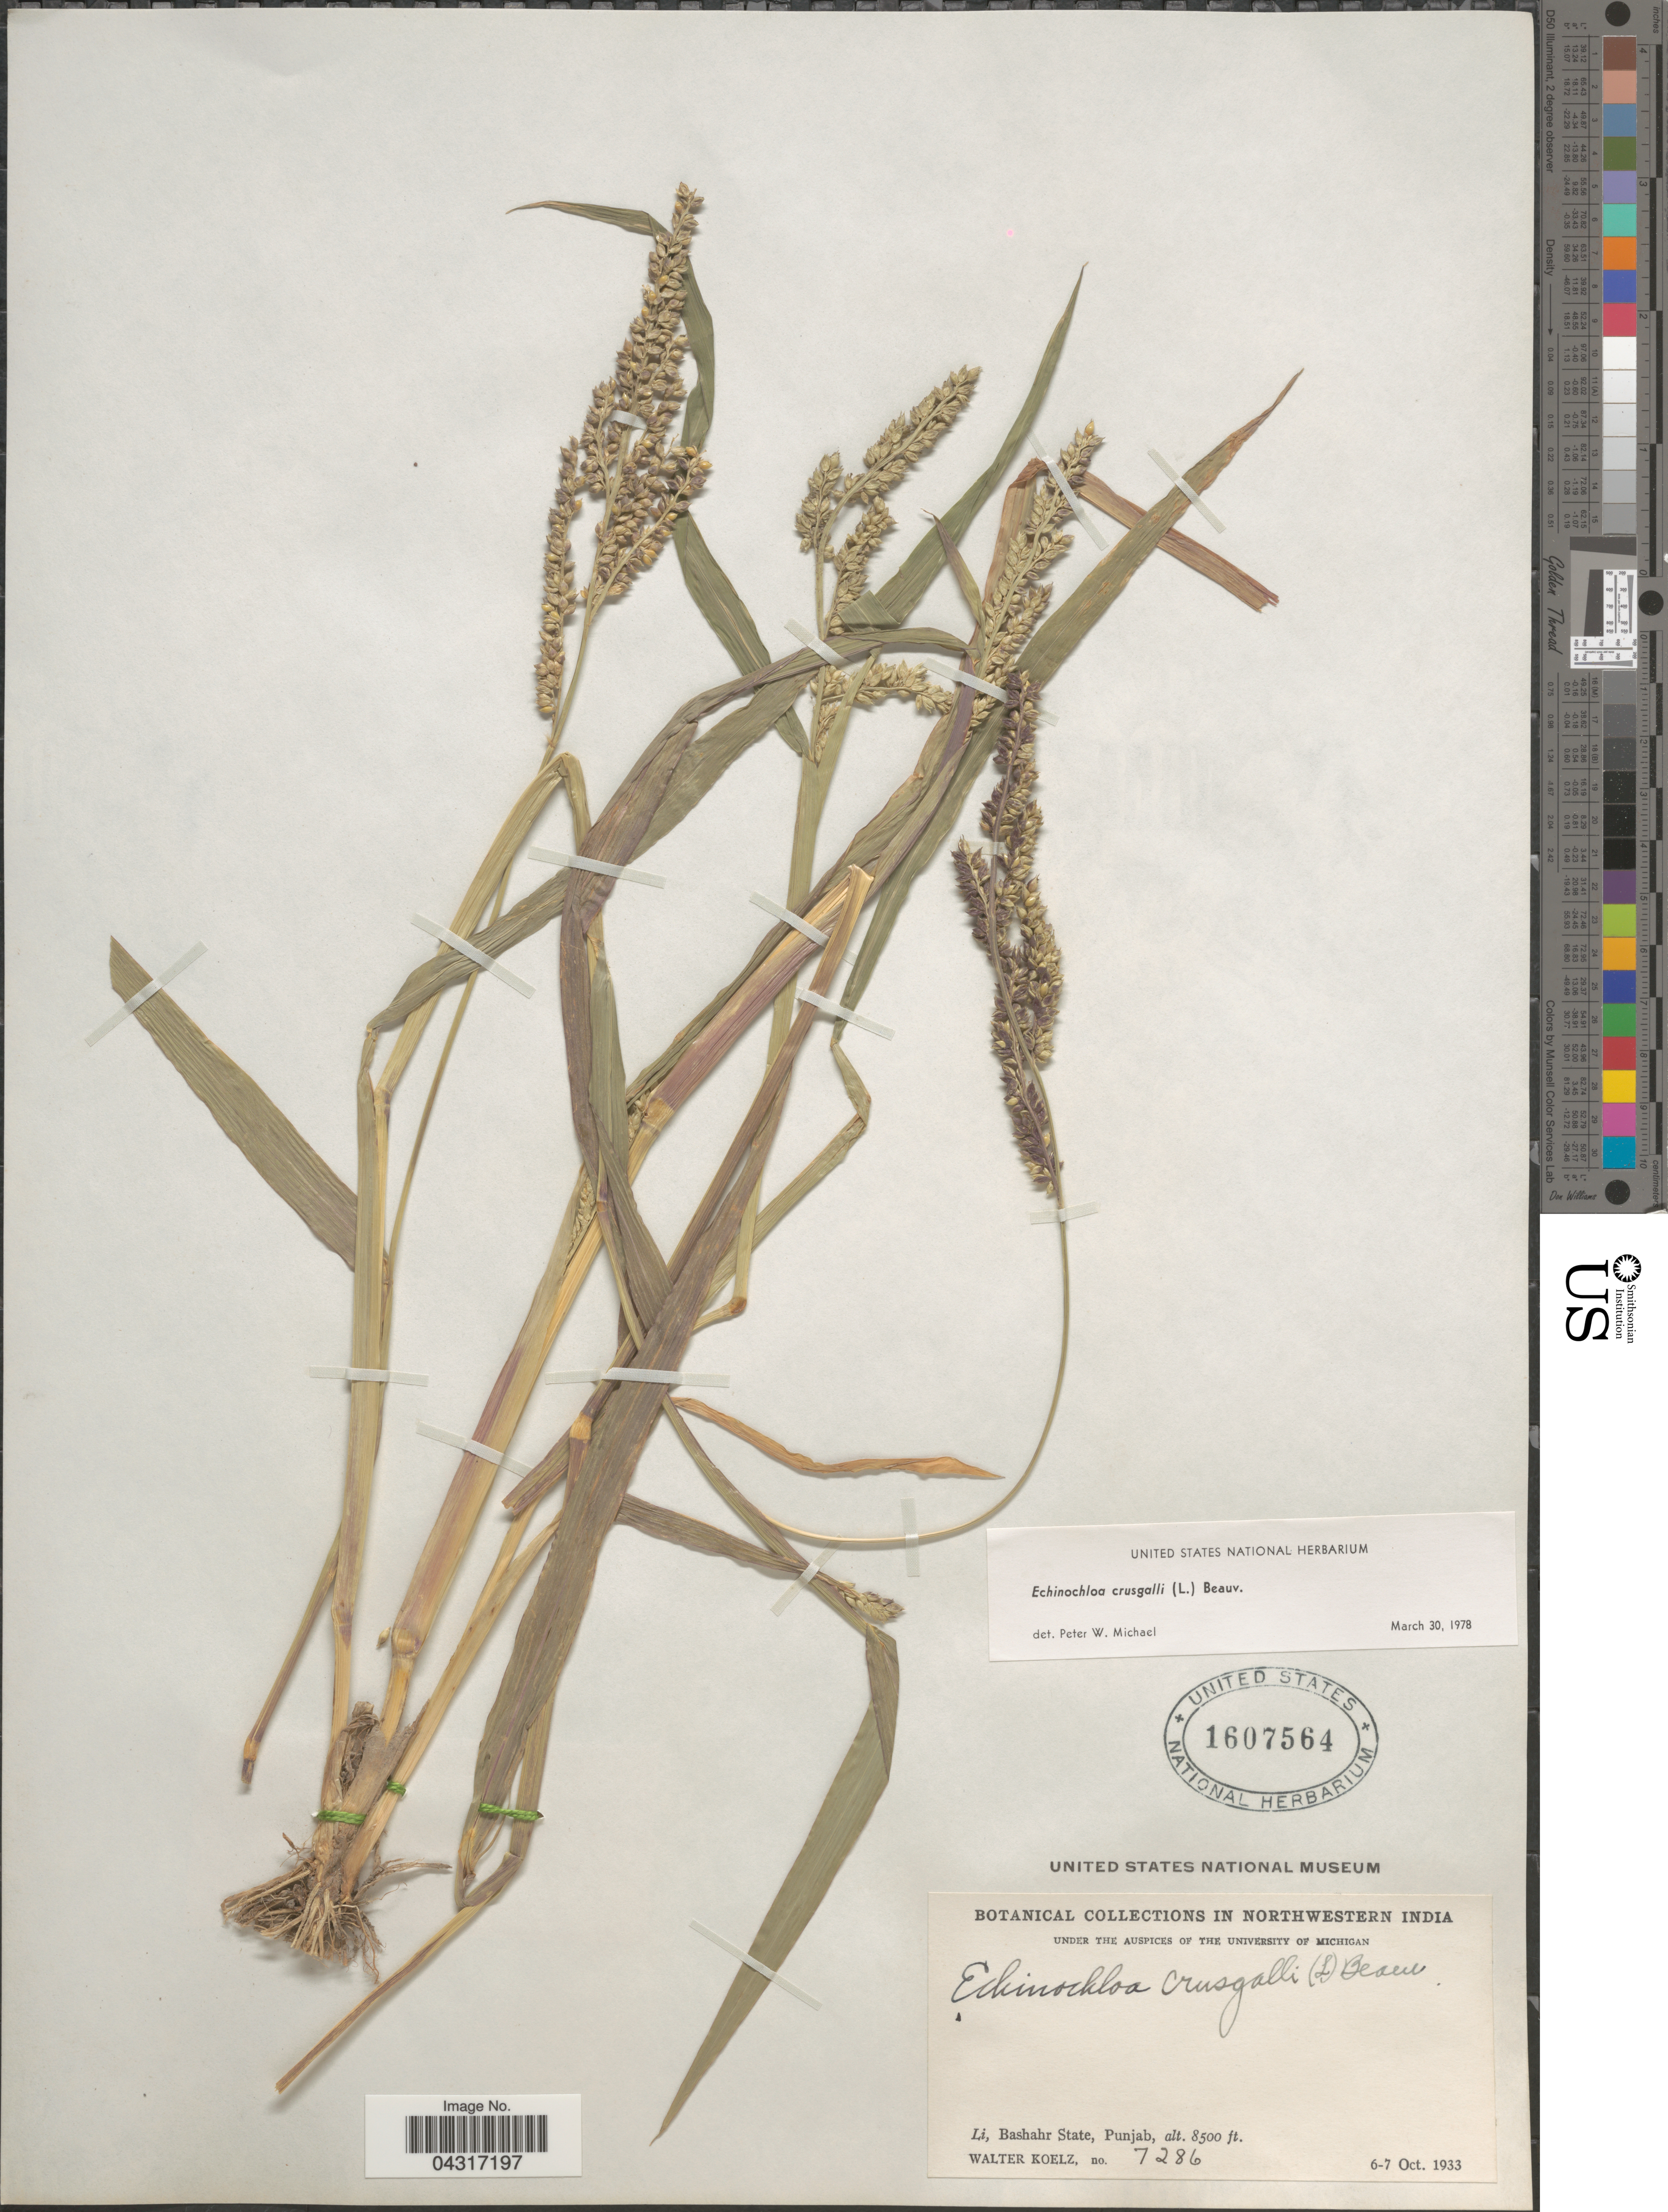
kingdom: Plantae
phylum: Tracheophyta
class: Liliopsida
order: Poales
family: Poaceae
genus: Echinochloa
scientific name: Echinochloa crus-galli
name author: (L.) P. Beauv.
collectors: W. N. Koelz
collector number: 7286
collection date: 1933-10-06/1933-10-07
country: India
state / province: Punjab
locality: In Northwestern India. Li, Bashahr State.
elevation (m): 2591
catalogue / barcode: US 1607564